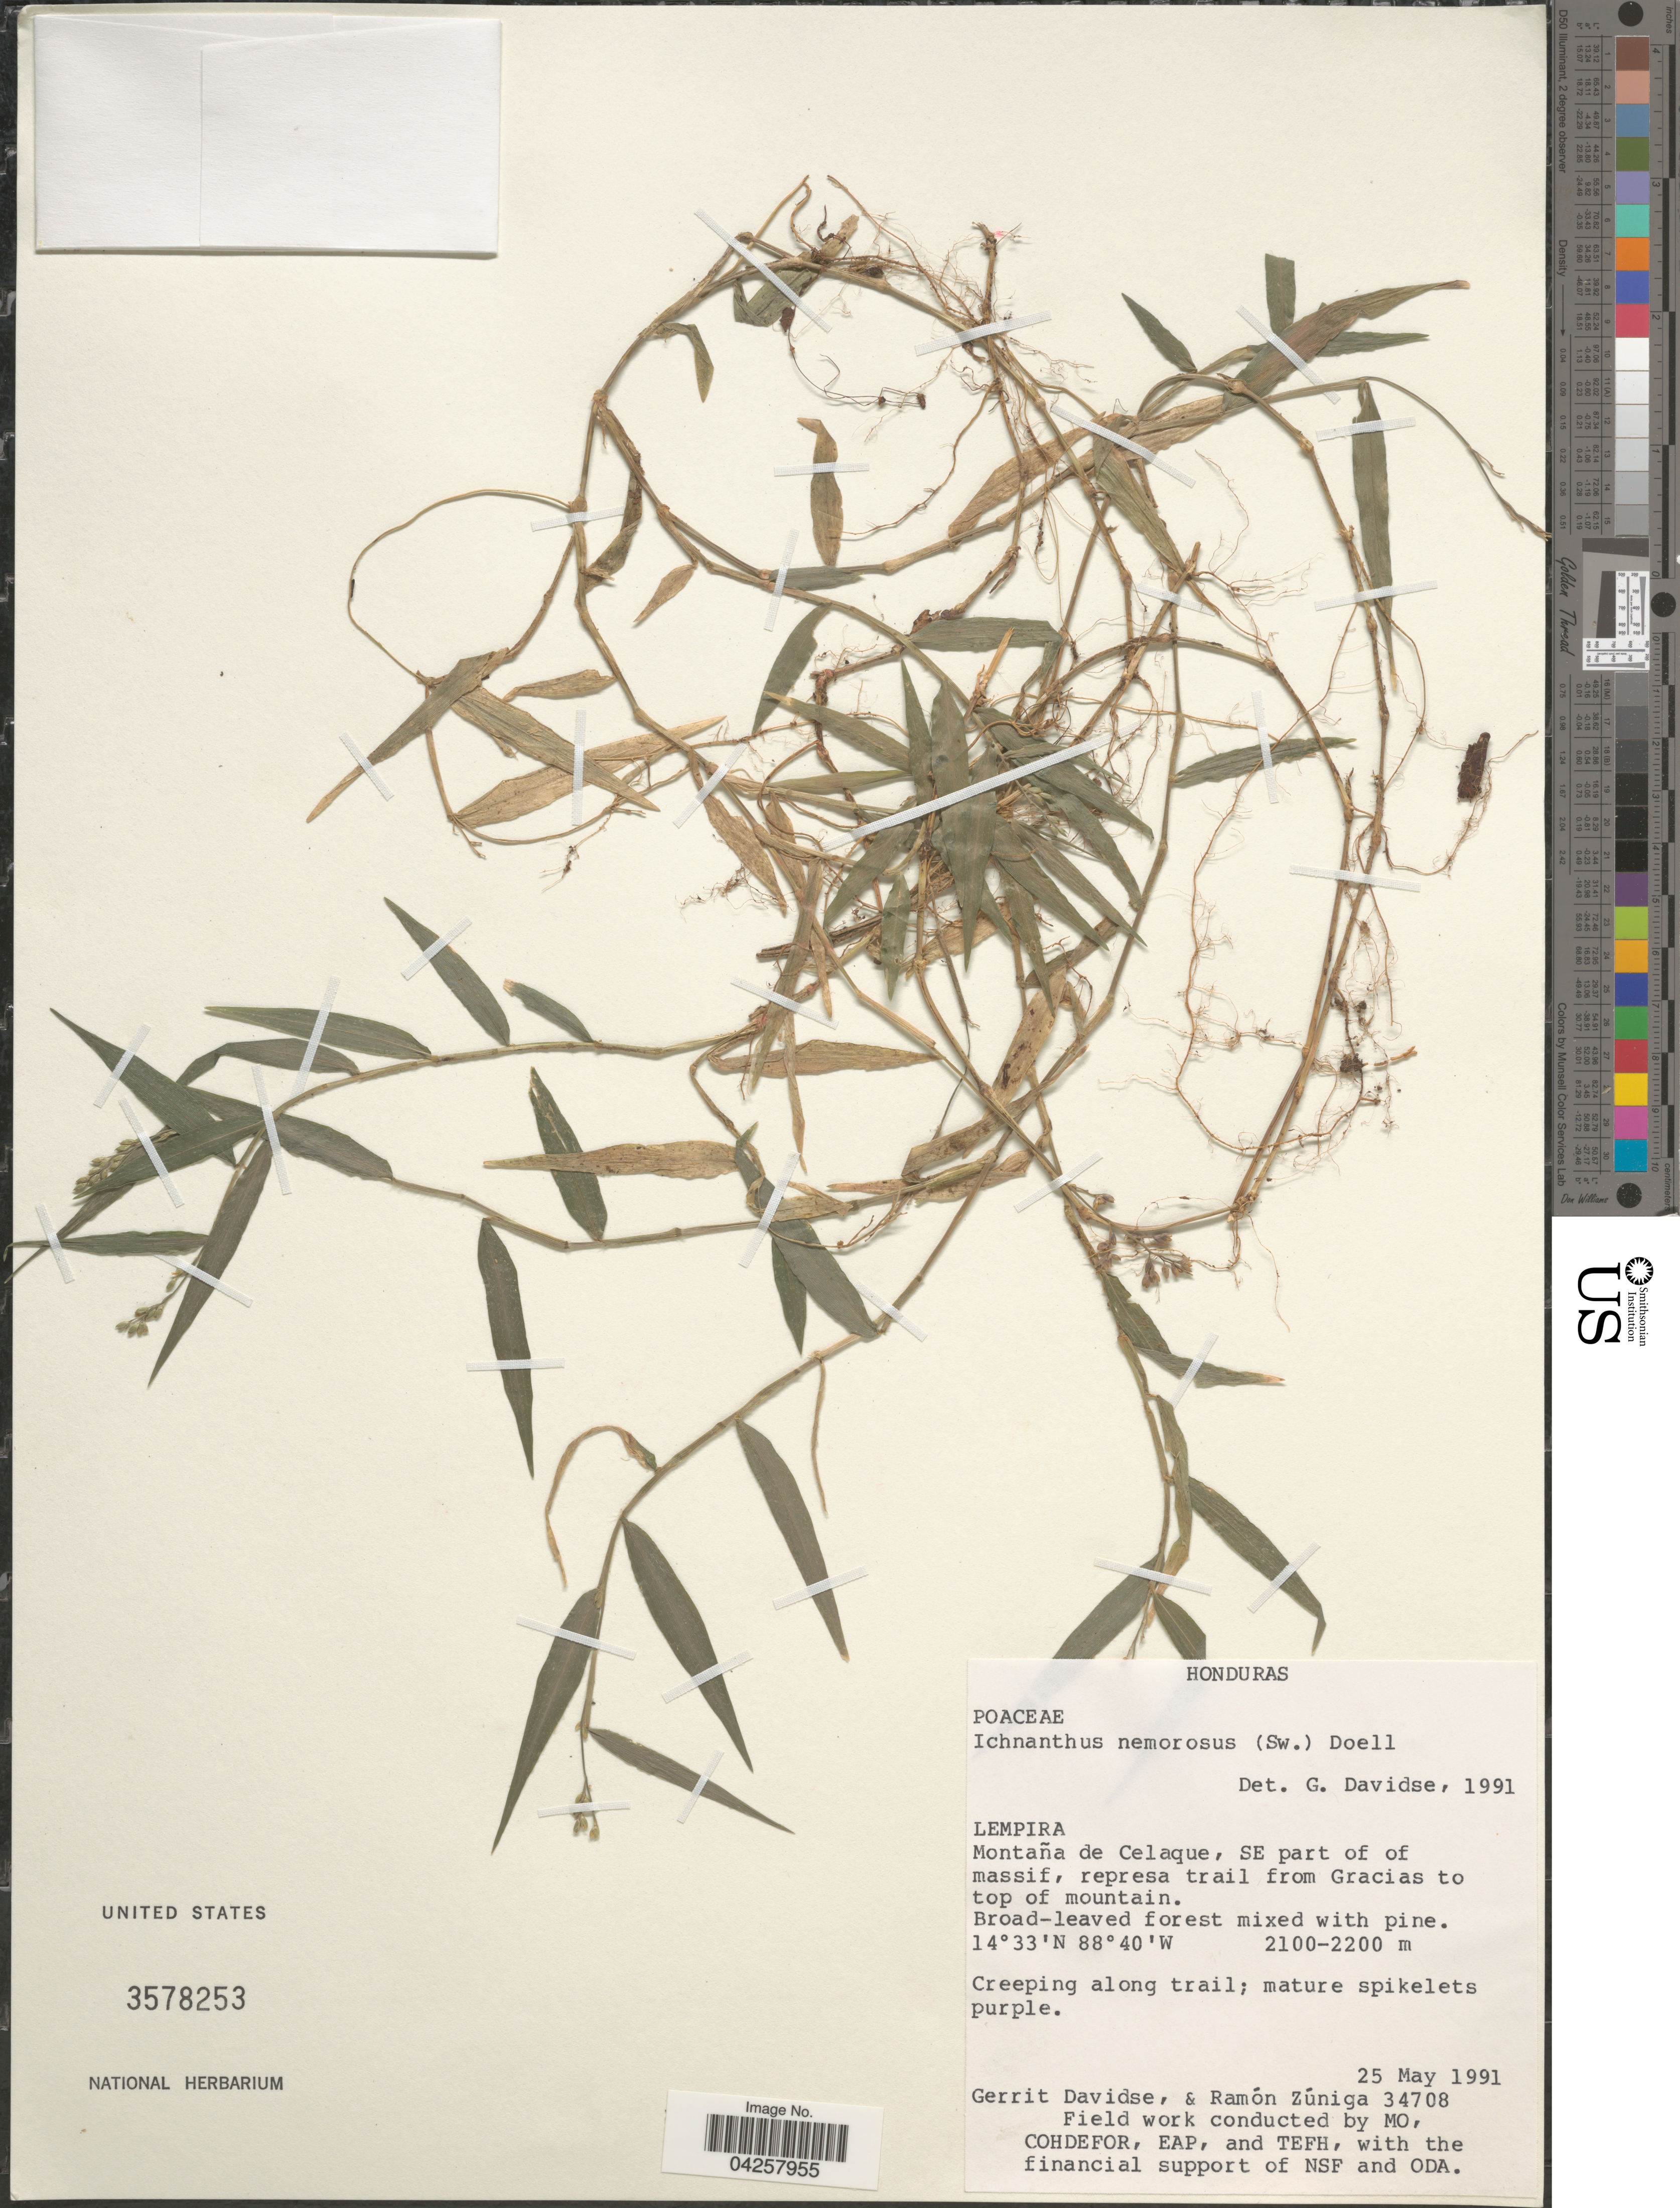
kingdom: Plantae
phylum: Tracheophyta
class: Liliopsida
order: Poales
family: Poaceae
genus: Hildaea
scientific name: Hildaea nemorosa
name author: (Sw.) C. Silva & R.P. Oliveira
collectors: G. Davidse & R. Zúñiga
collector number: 34708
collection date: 1991-05-25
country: Honduras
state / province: Lempira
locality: Montaña de Celaque, SE part of of massif, represa trail from Gracias to top of mountain.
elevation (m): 2100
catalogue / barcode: US 3578253